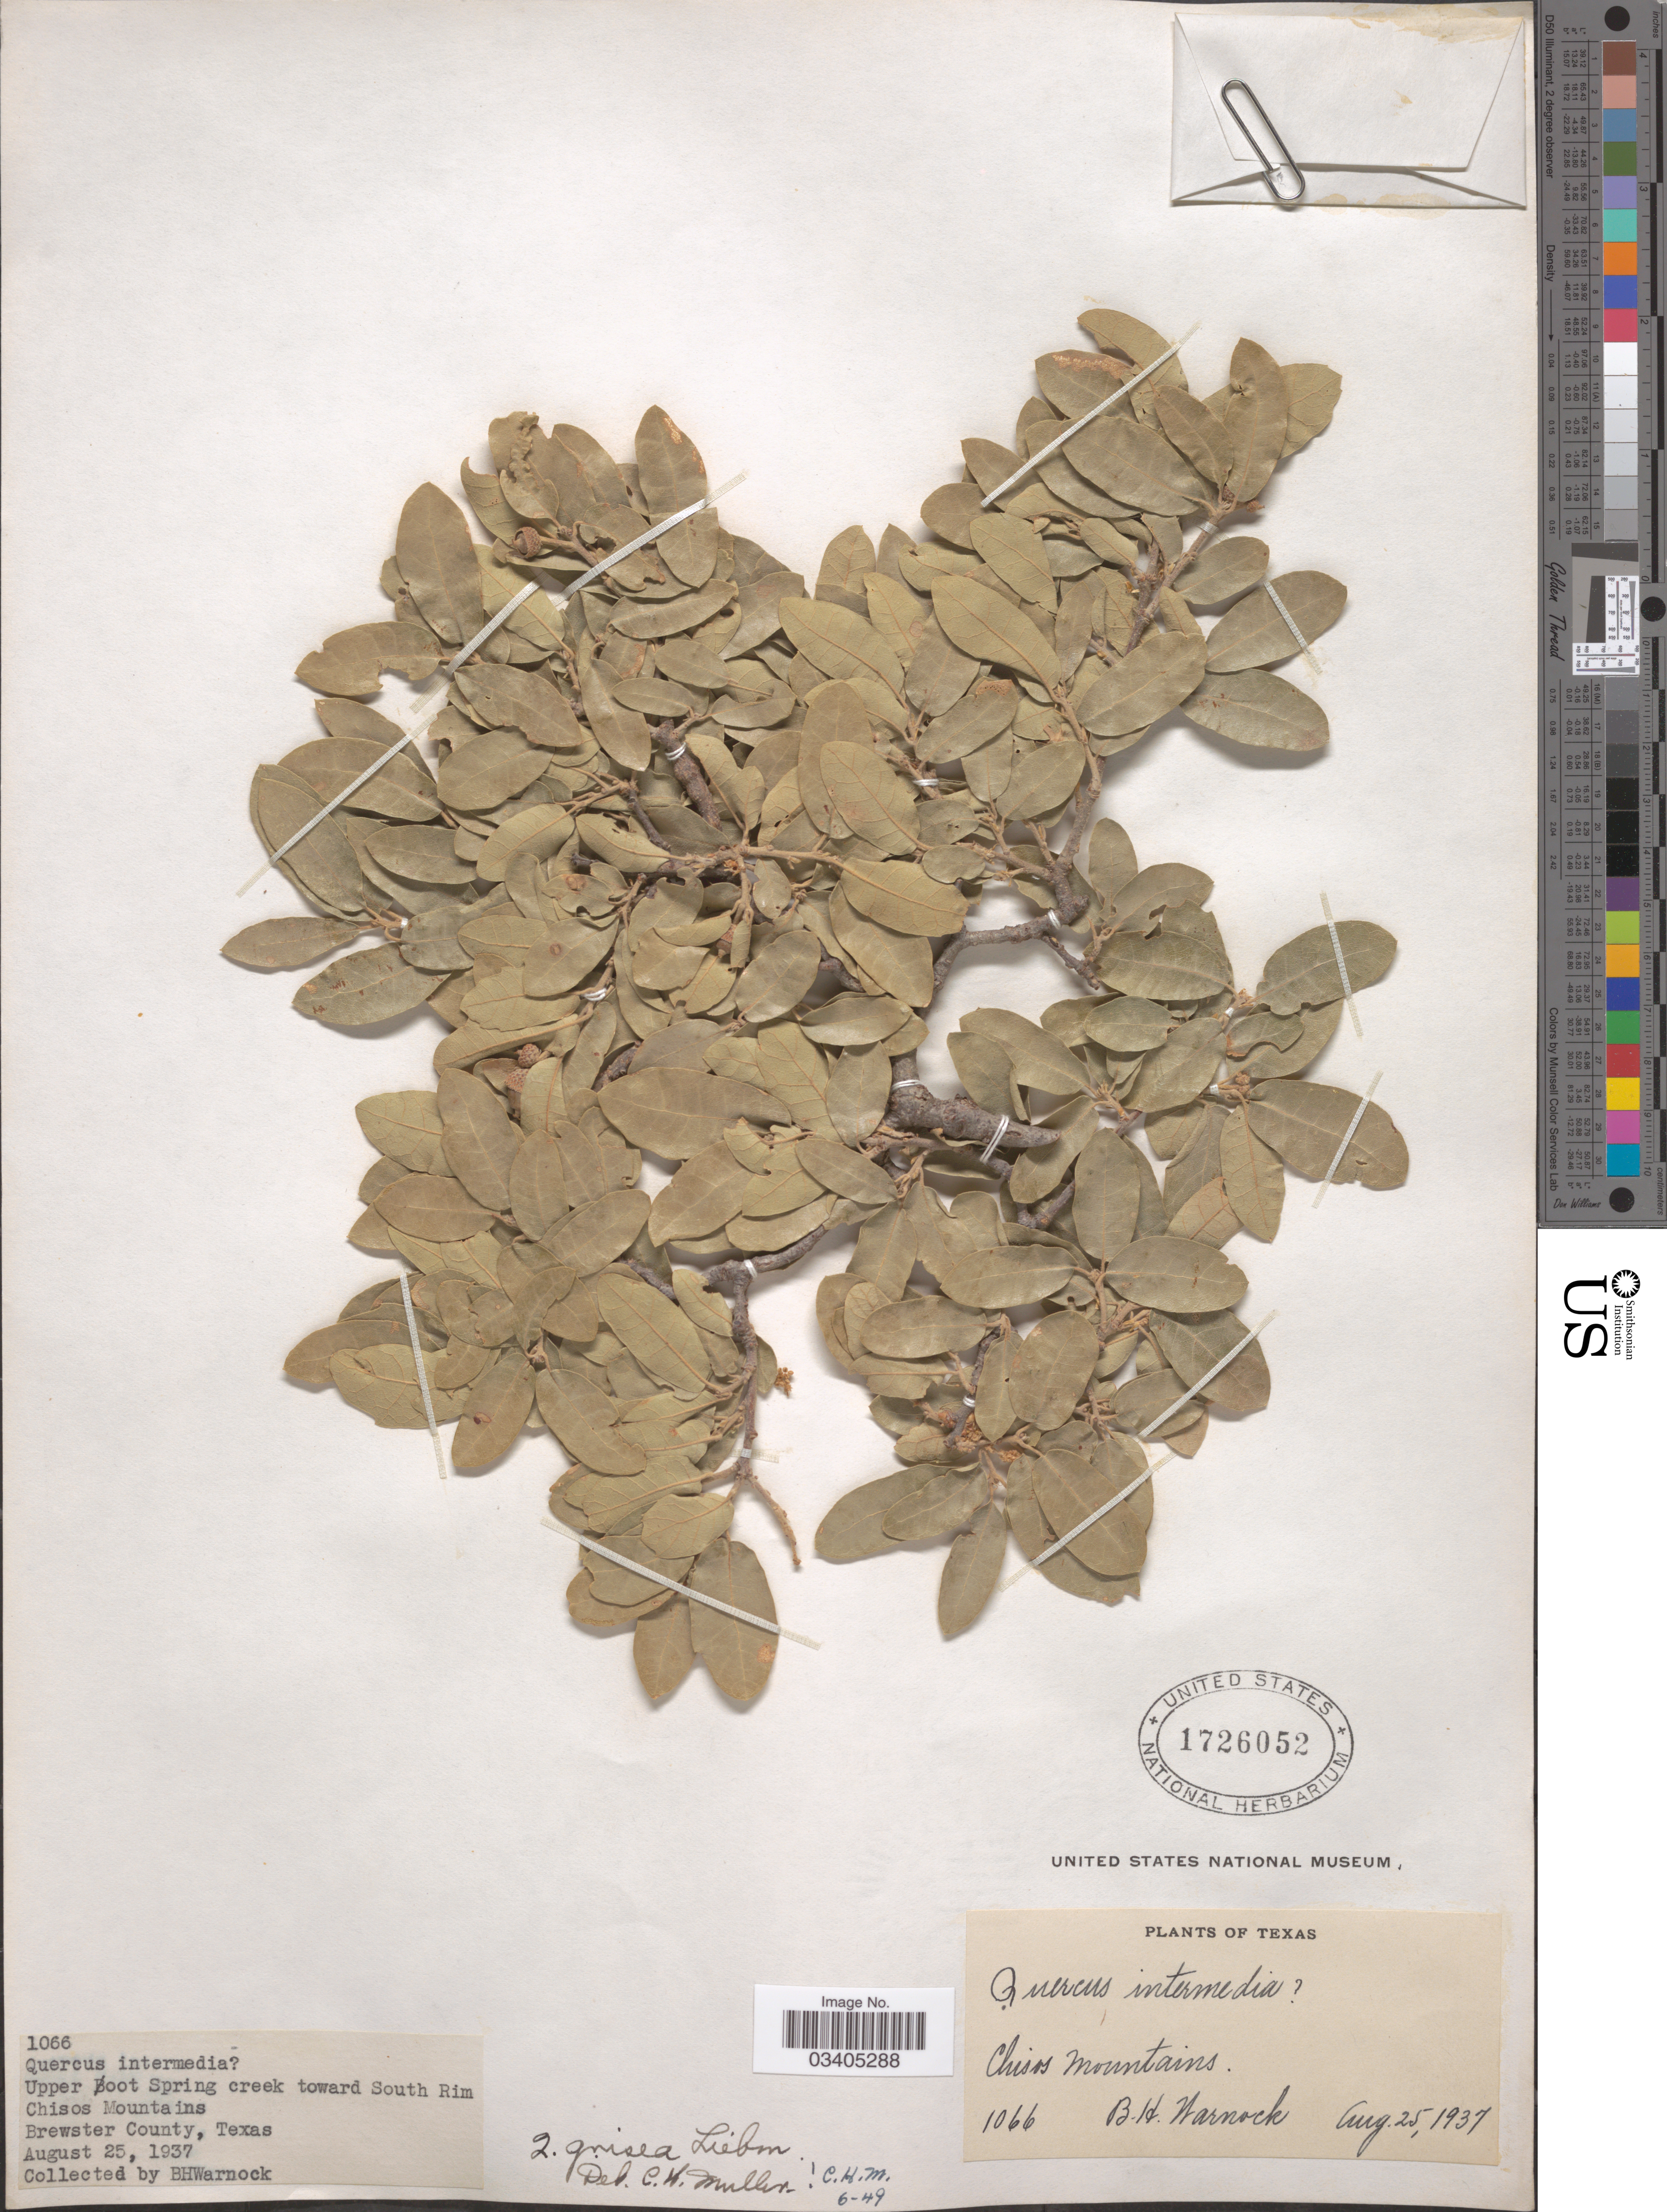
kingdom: Plantae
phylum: Tracheophyta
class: Magnoliopsida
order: Fagales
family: Fagaceae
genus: Quercus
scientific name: Quercus grisea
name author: Liebm.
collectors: B. H. Warnock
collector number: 1066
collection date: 1937-08-25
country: United States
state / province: Texas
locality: Upper Boot Spring creek toward South Rim. Chisos Mountains. Brewster County.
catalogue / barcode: US 1726052